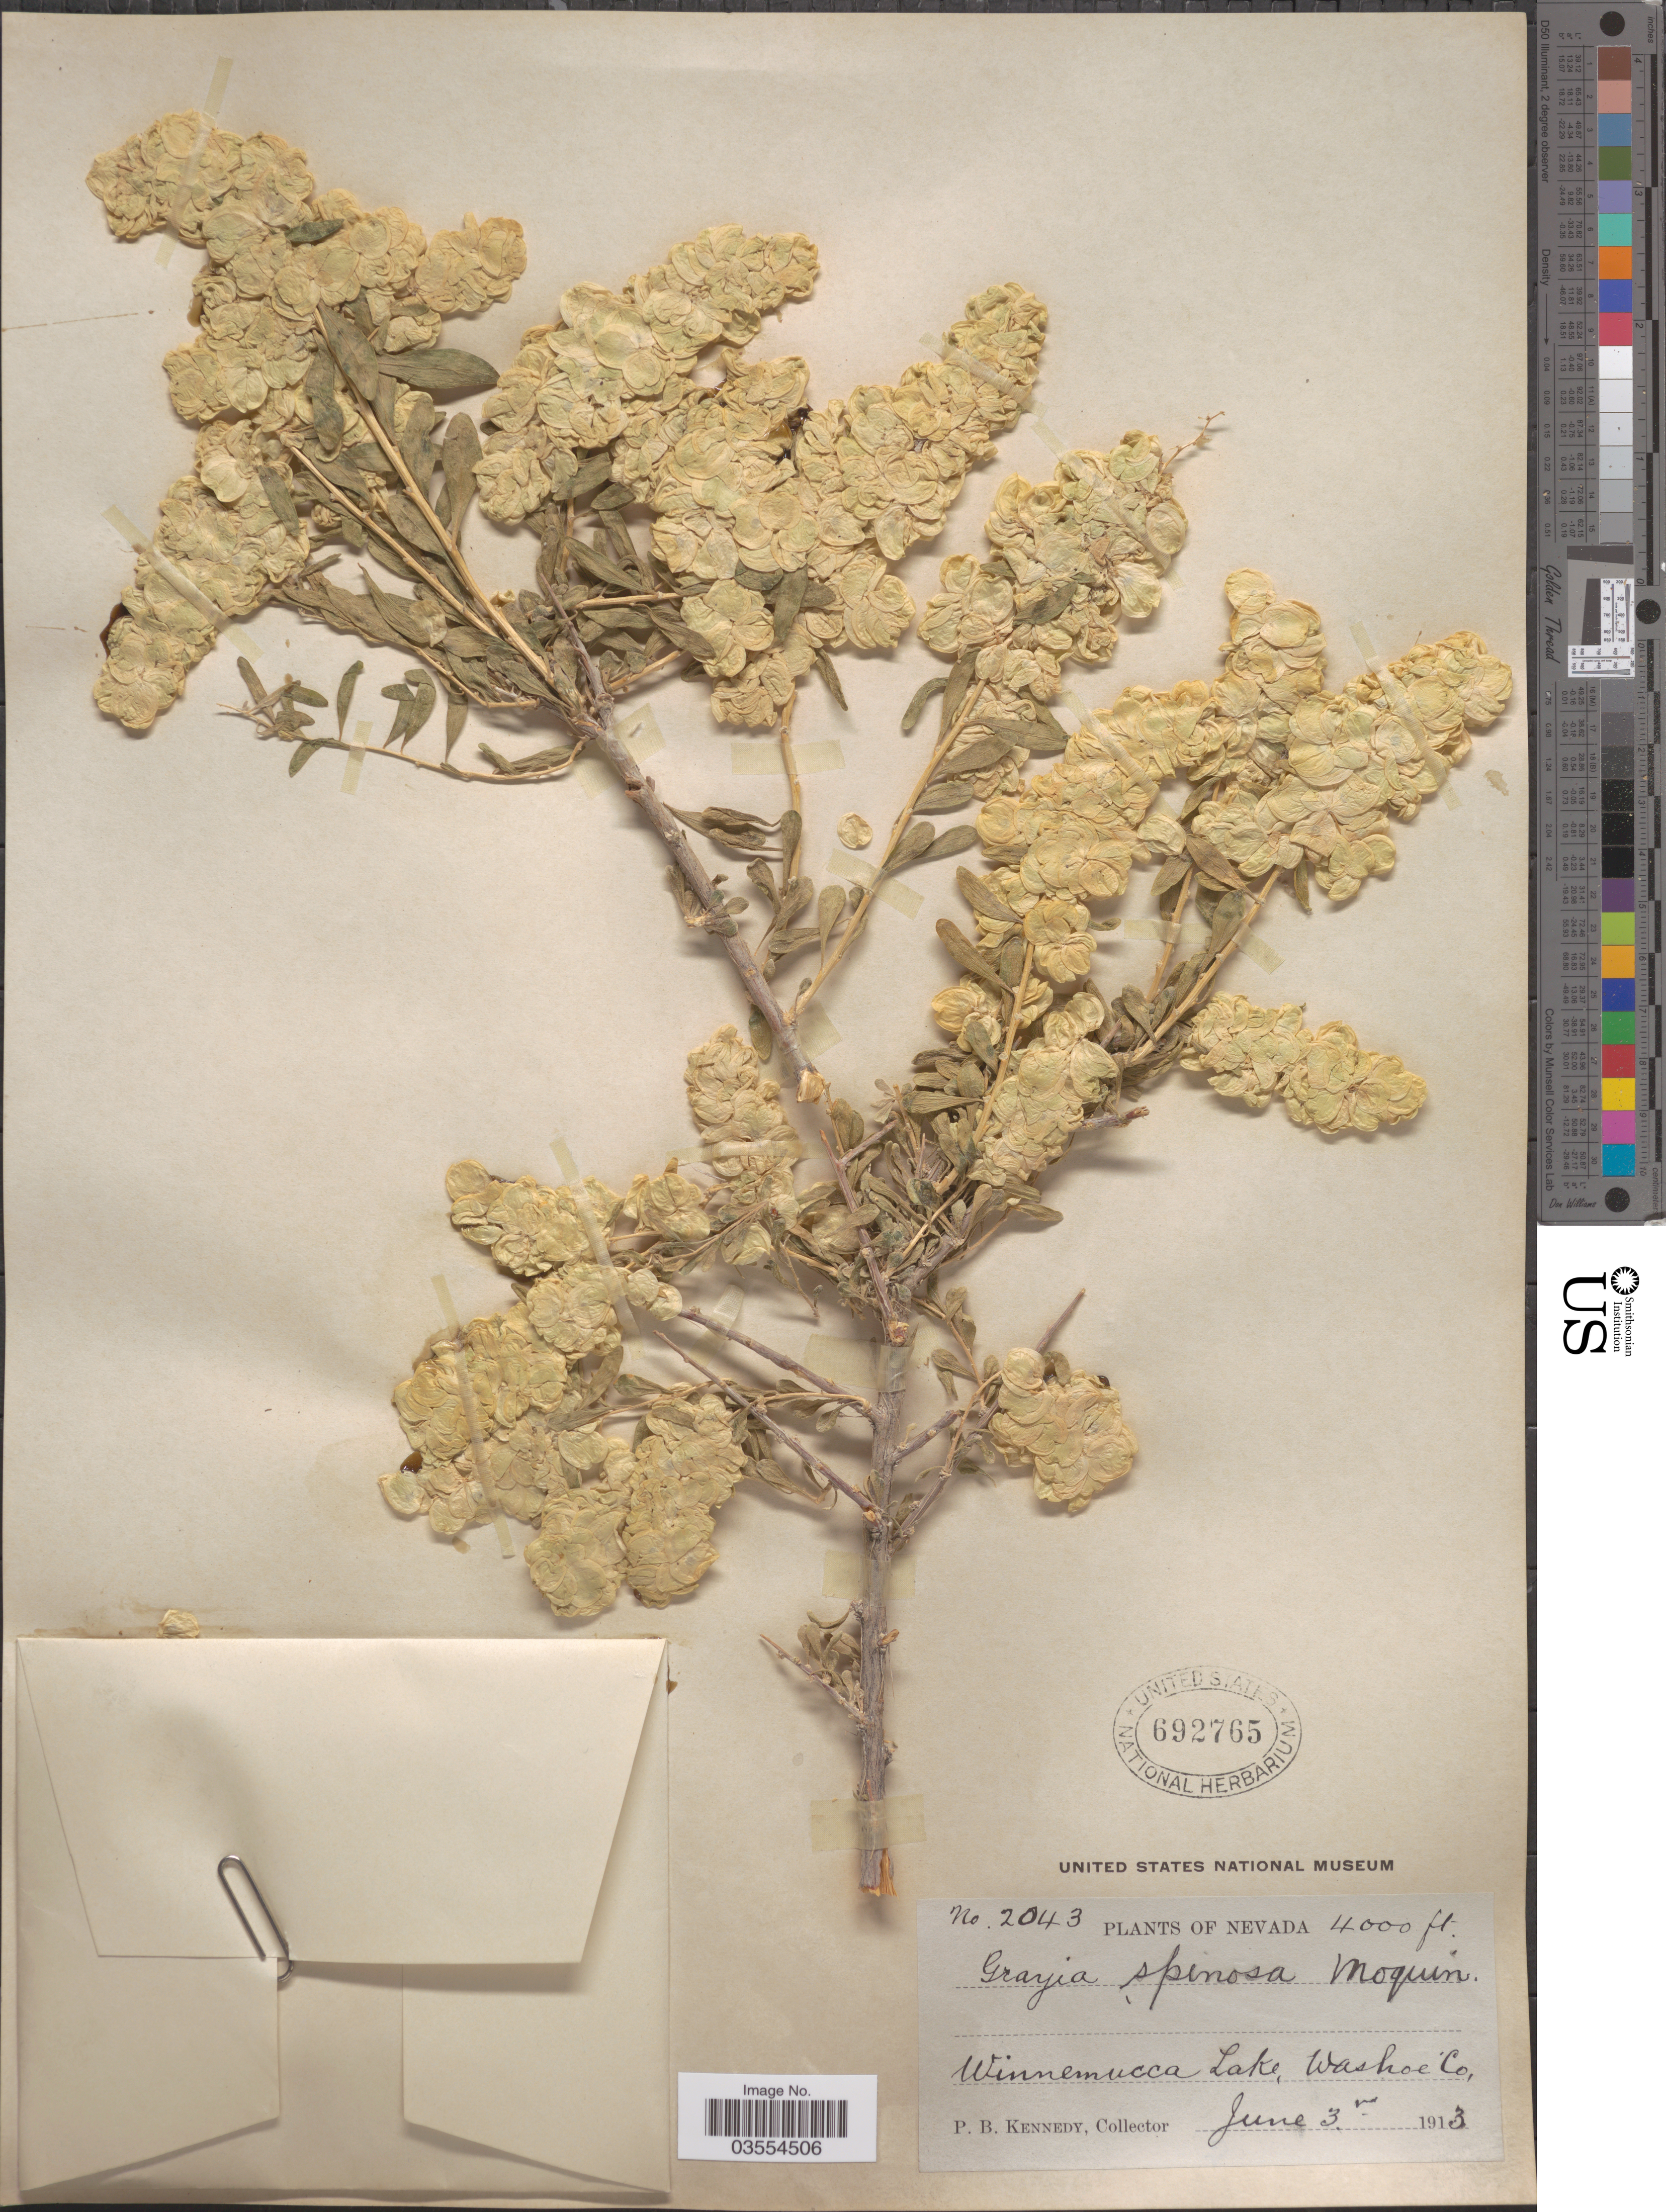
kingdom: Plantae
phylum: Tracheophyta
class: Magnoliopsida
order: Caryophyllales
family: Amaranthaceae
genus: Grayia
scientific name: Grayia spinosa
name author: (Hook.) Moq.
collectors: P. B. Kennedy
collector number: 2043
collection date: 1913-06-03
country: United States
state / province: Nevada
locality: Winnemucca Lake, Washoe Co.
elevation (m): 1219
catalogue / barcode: US 692765